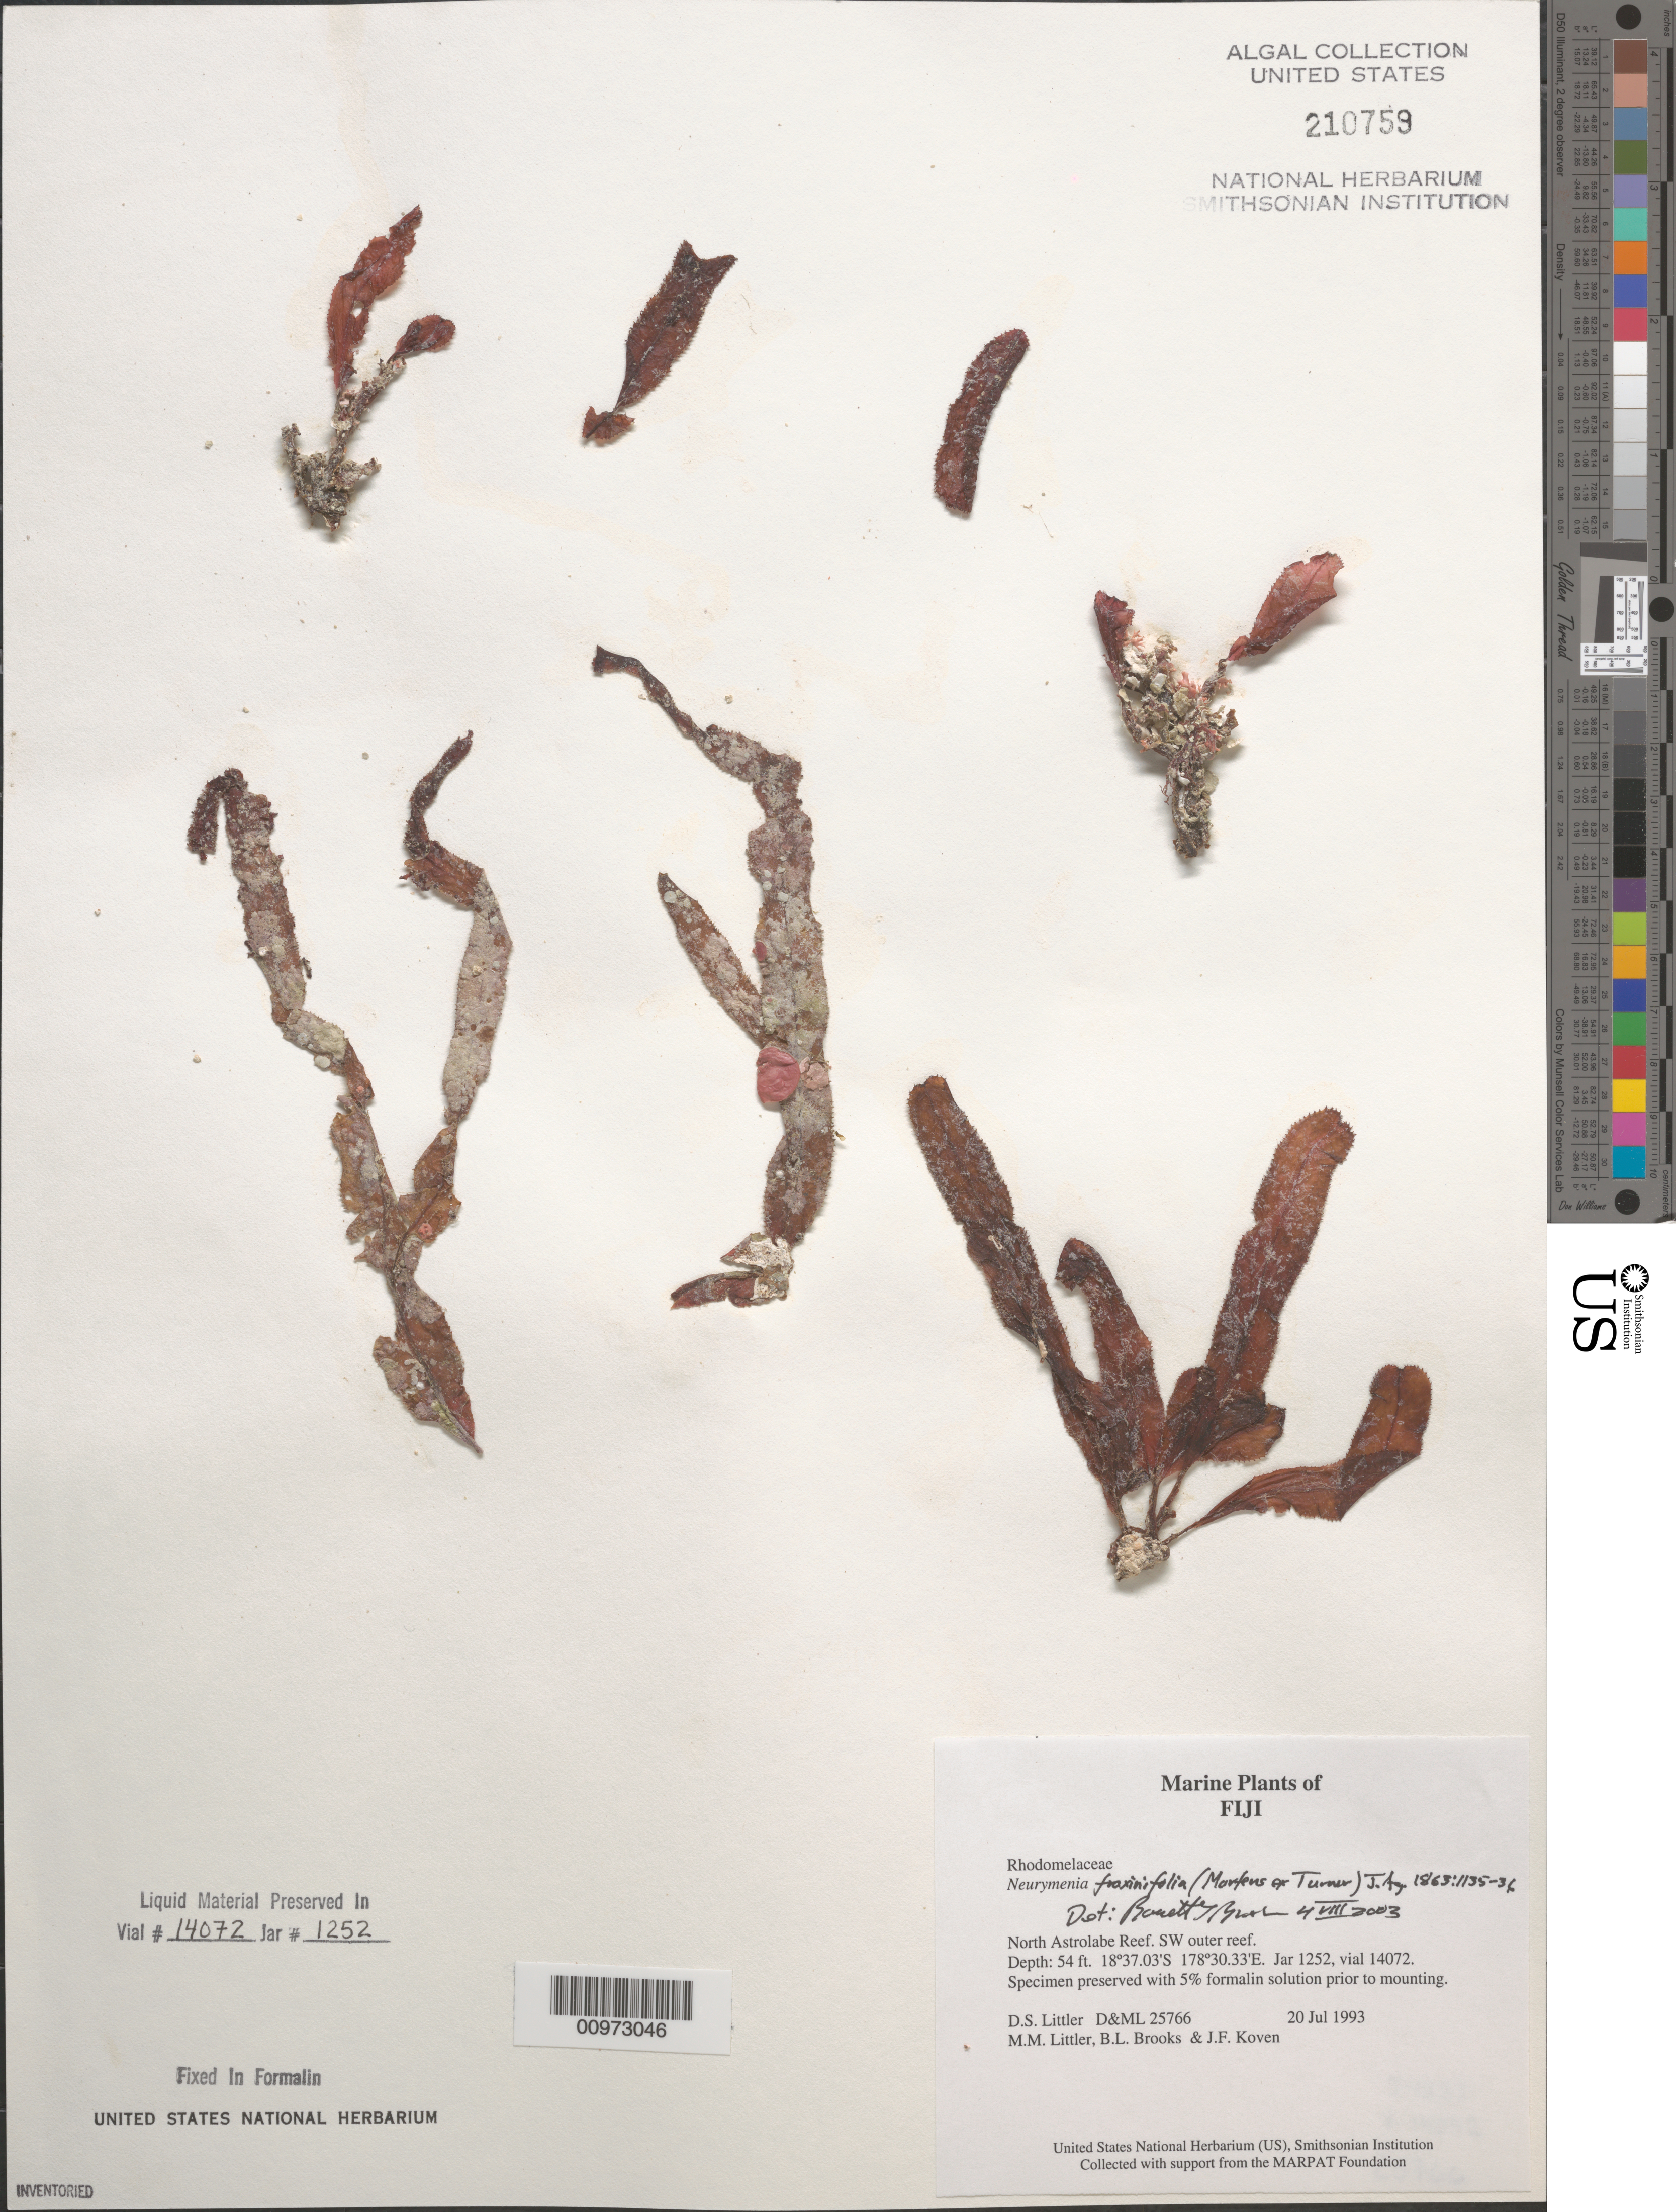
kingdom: Plantae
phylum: Rhodophyta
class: Florideophyceae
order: Ceramiales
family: Rhodomelaceae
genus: Neurymenia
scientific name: Neurymenia fraxinifolia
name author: (Mert. ex Turner) J. Agardh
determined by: Brooks, B. L., (BOT), Smithsonian Institution - National Museum of Natural History (UNITED STATES)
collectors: D. S. Littler, M. M. Littler, B. Brooks & J. Koven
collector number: D&ML 25766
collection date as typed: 20 Jul 1993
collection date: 1993-07-20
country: Fiji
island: North Astrolabe Reef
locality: North Astrolabe Reef, southwest outer reef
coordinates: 18 37.03'S, 178 30.33'E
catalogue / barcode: US 210759